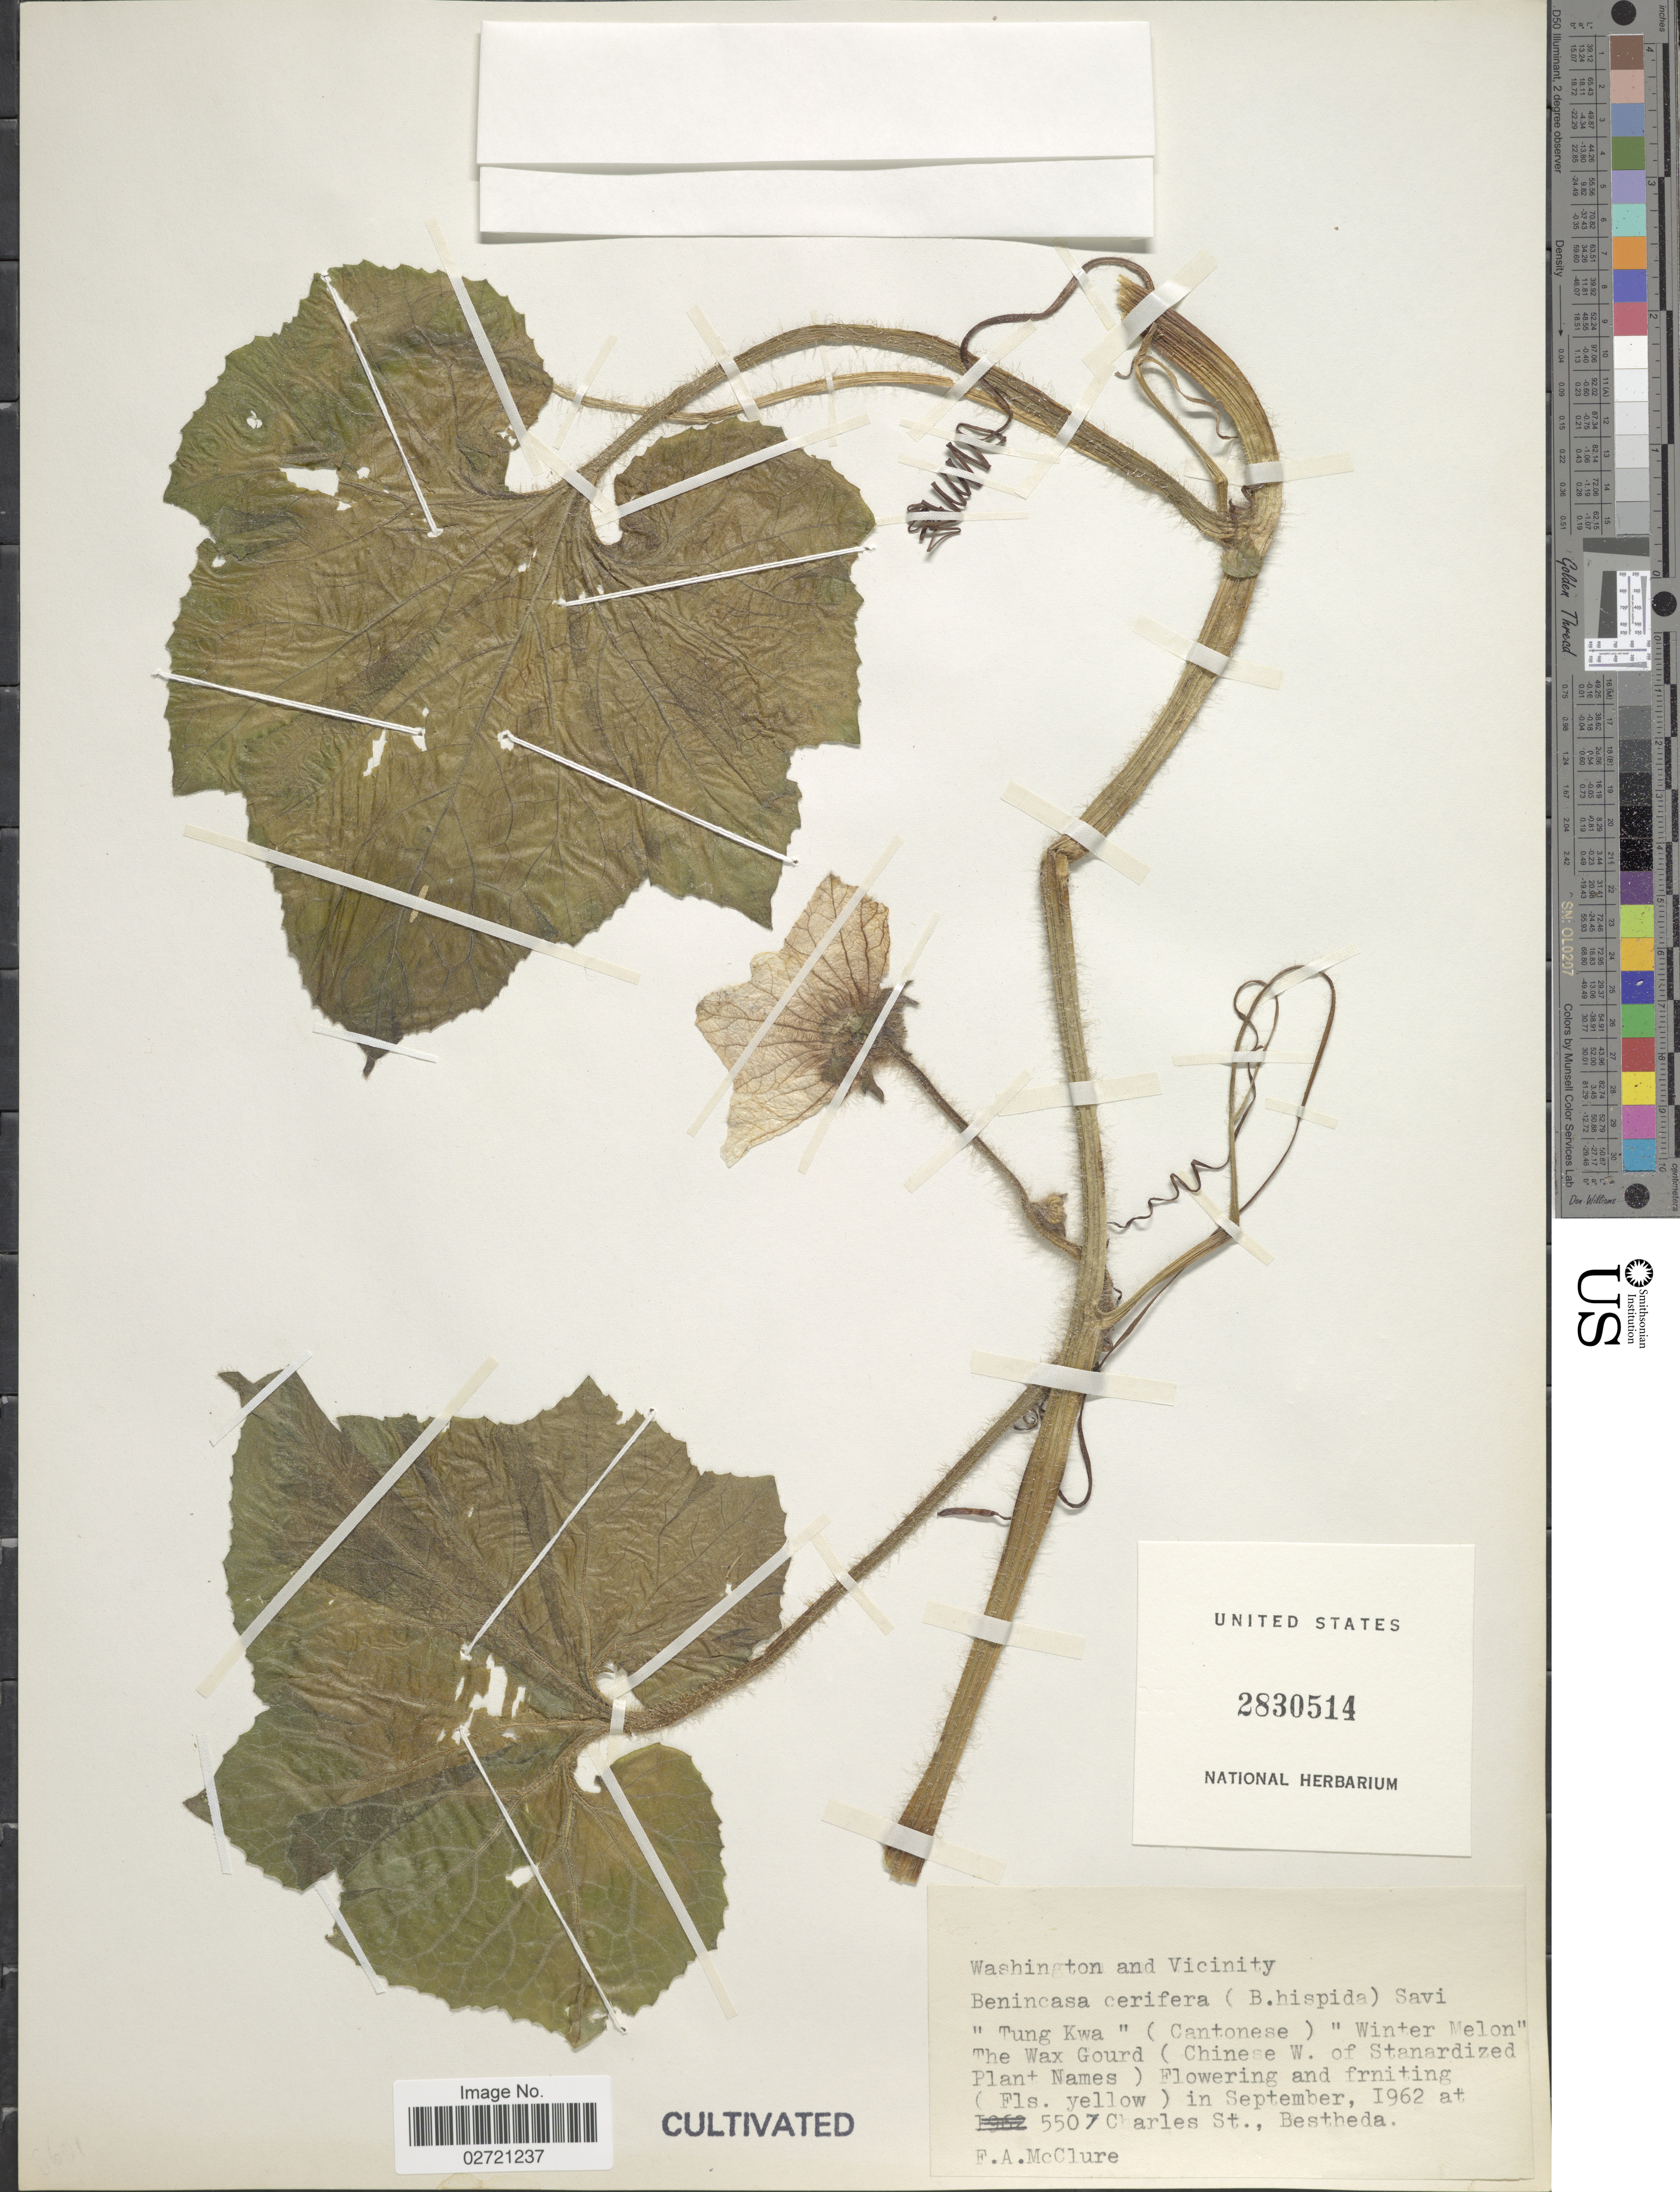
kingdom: Plantae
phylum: Tracheophyta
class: Magnoliopsida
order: Cucurbitales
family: Cucurbitaceae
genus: Benincasa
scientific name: Benincasa cerifera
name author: Savi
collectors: F. A. McClure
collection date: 1962-09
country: United States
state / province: Washington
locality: Washington and Vicinity. 5507 Charles St., Bethesda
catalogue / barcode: US 2830514